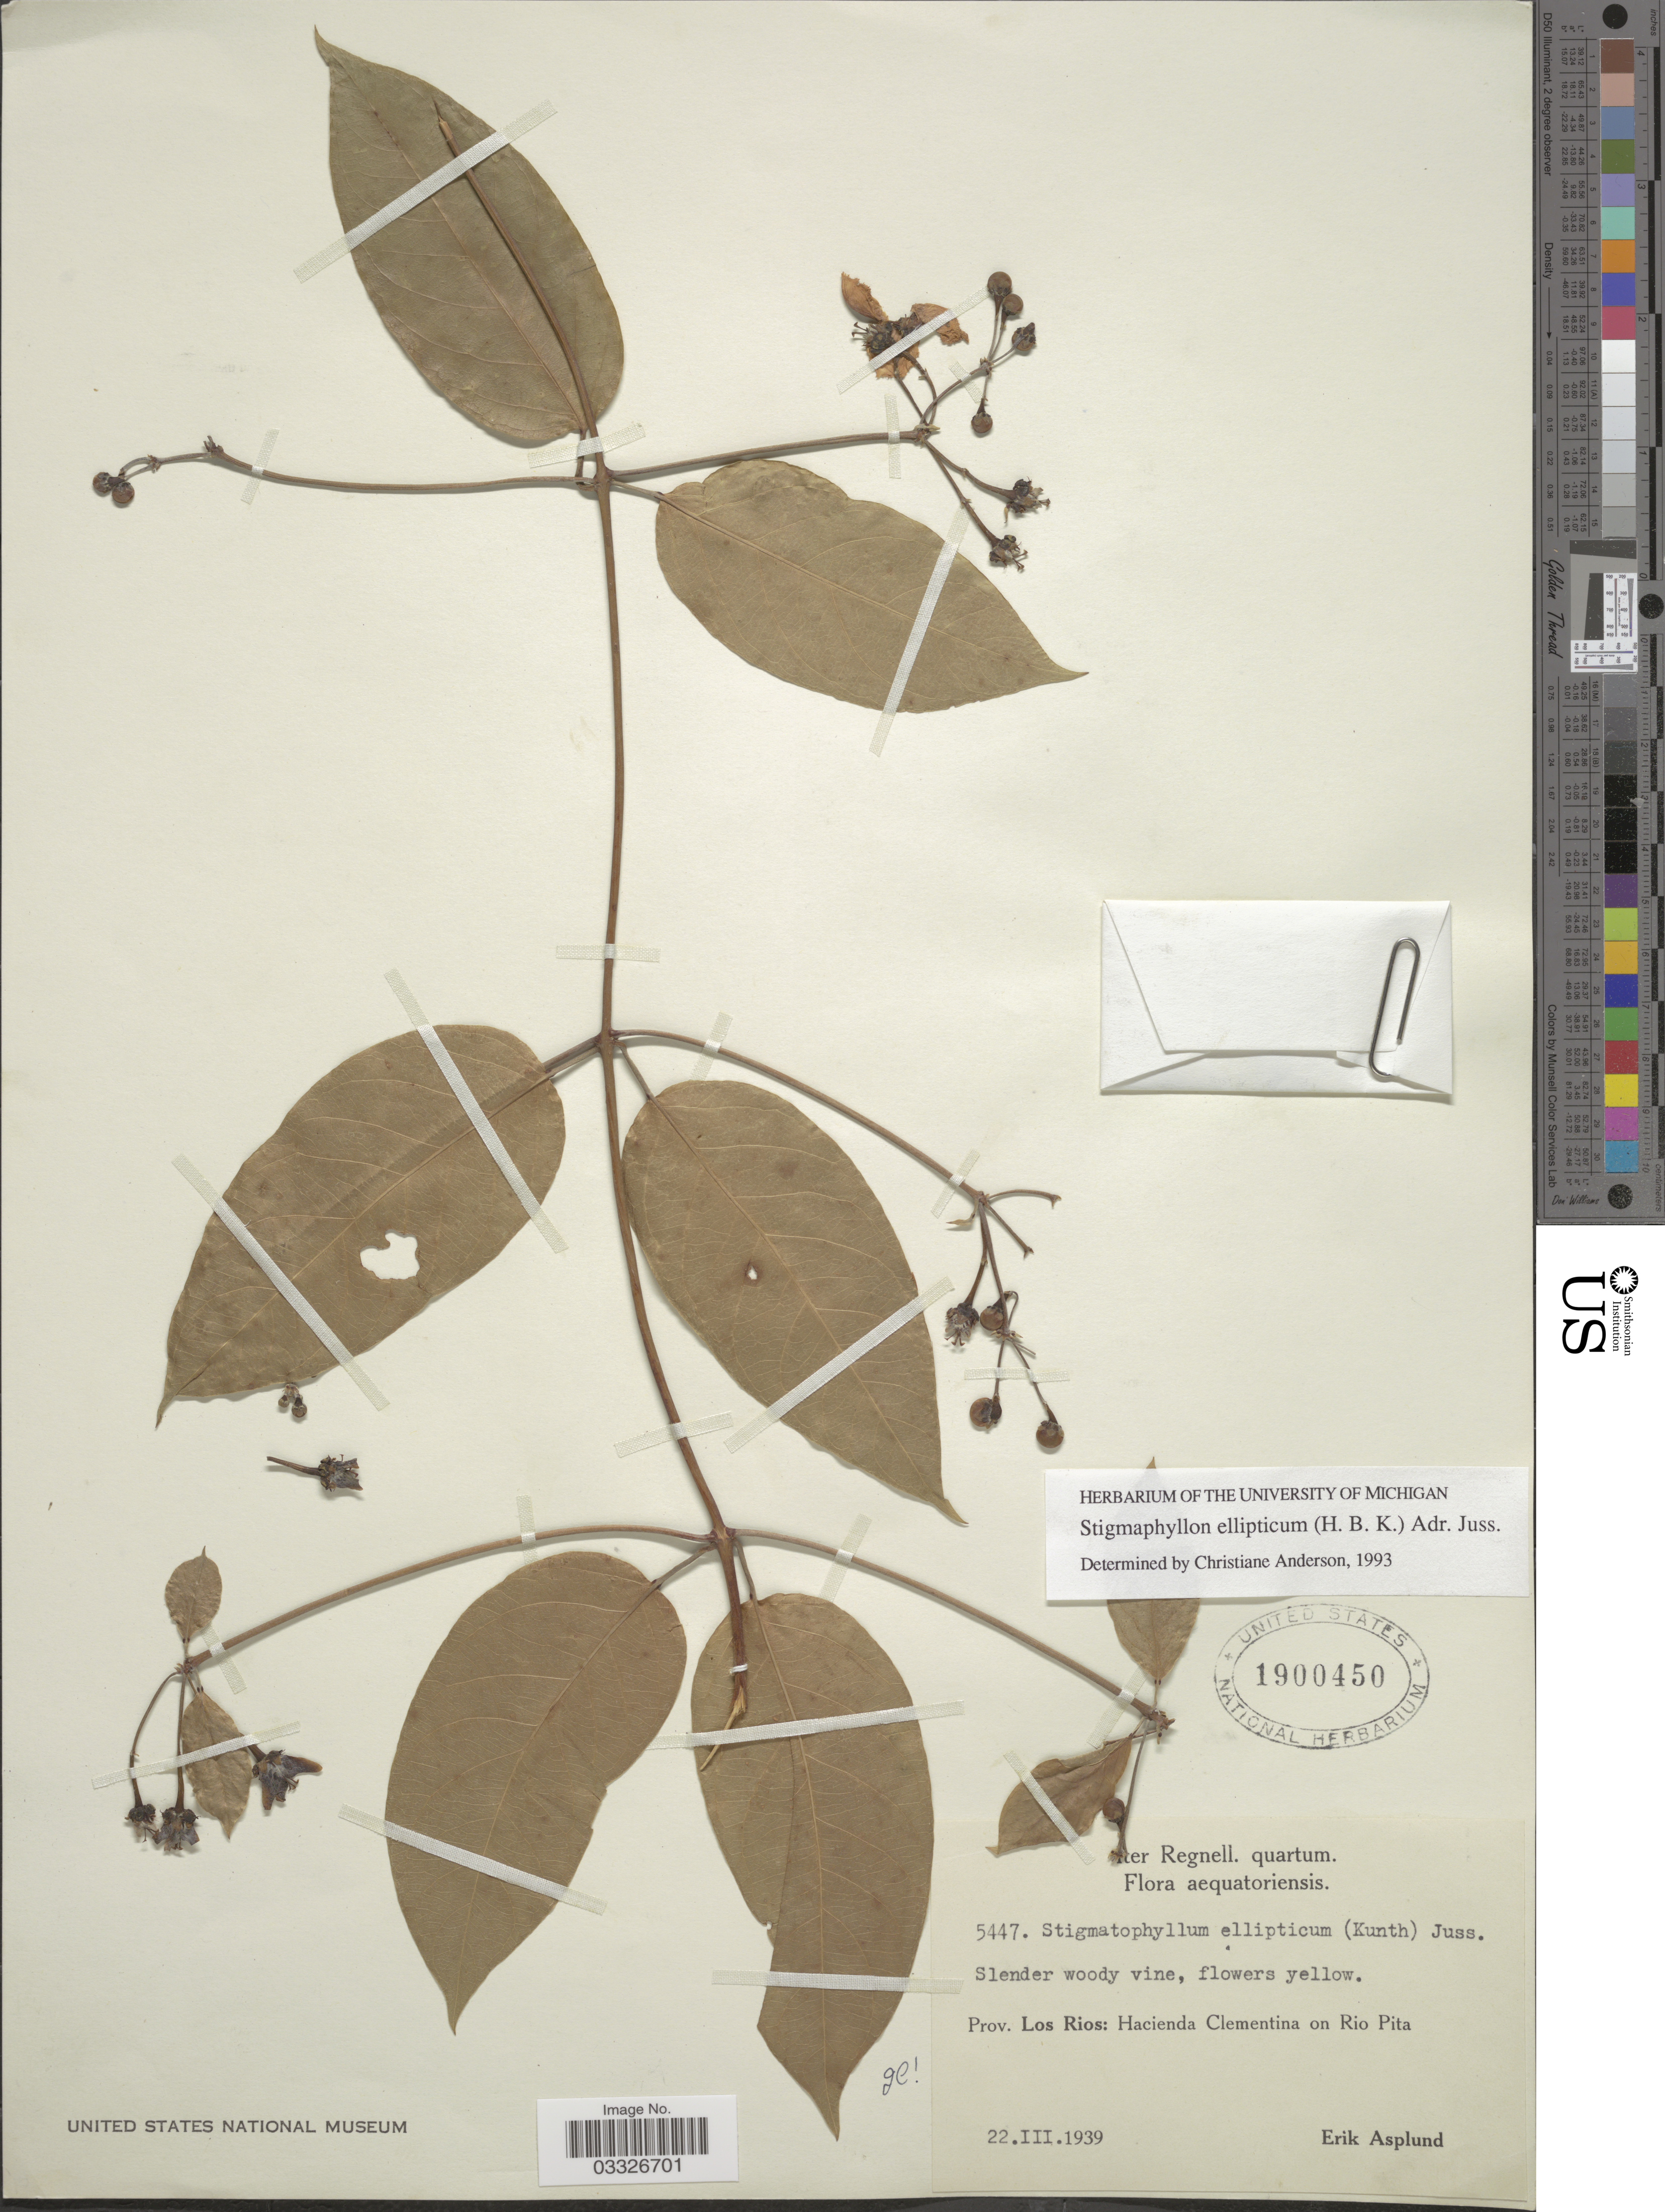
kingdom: Plantae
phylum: Tracheophyta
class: Magnoliopsida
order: Malpighiales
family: Malpighiaceae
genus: Stigmaphyllon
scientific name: Stigmaphyllon ellipticum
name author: (Kunth) A. Juss.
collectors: E. Asplund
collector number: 5447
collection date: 1939-03-22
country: Ecuador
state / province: Los Ríos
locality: Aequatoriensis. Hacienda Clementina on Rio Pita.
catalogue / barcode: US 1900450